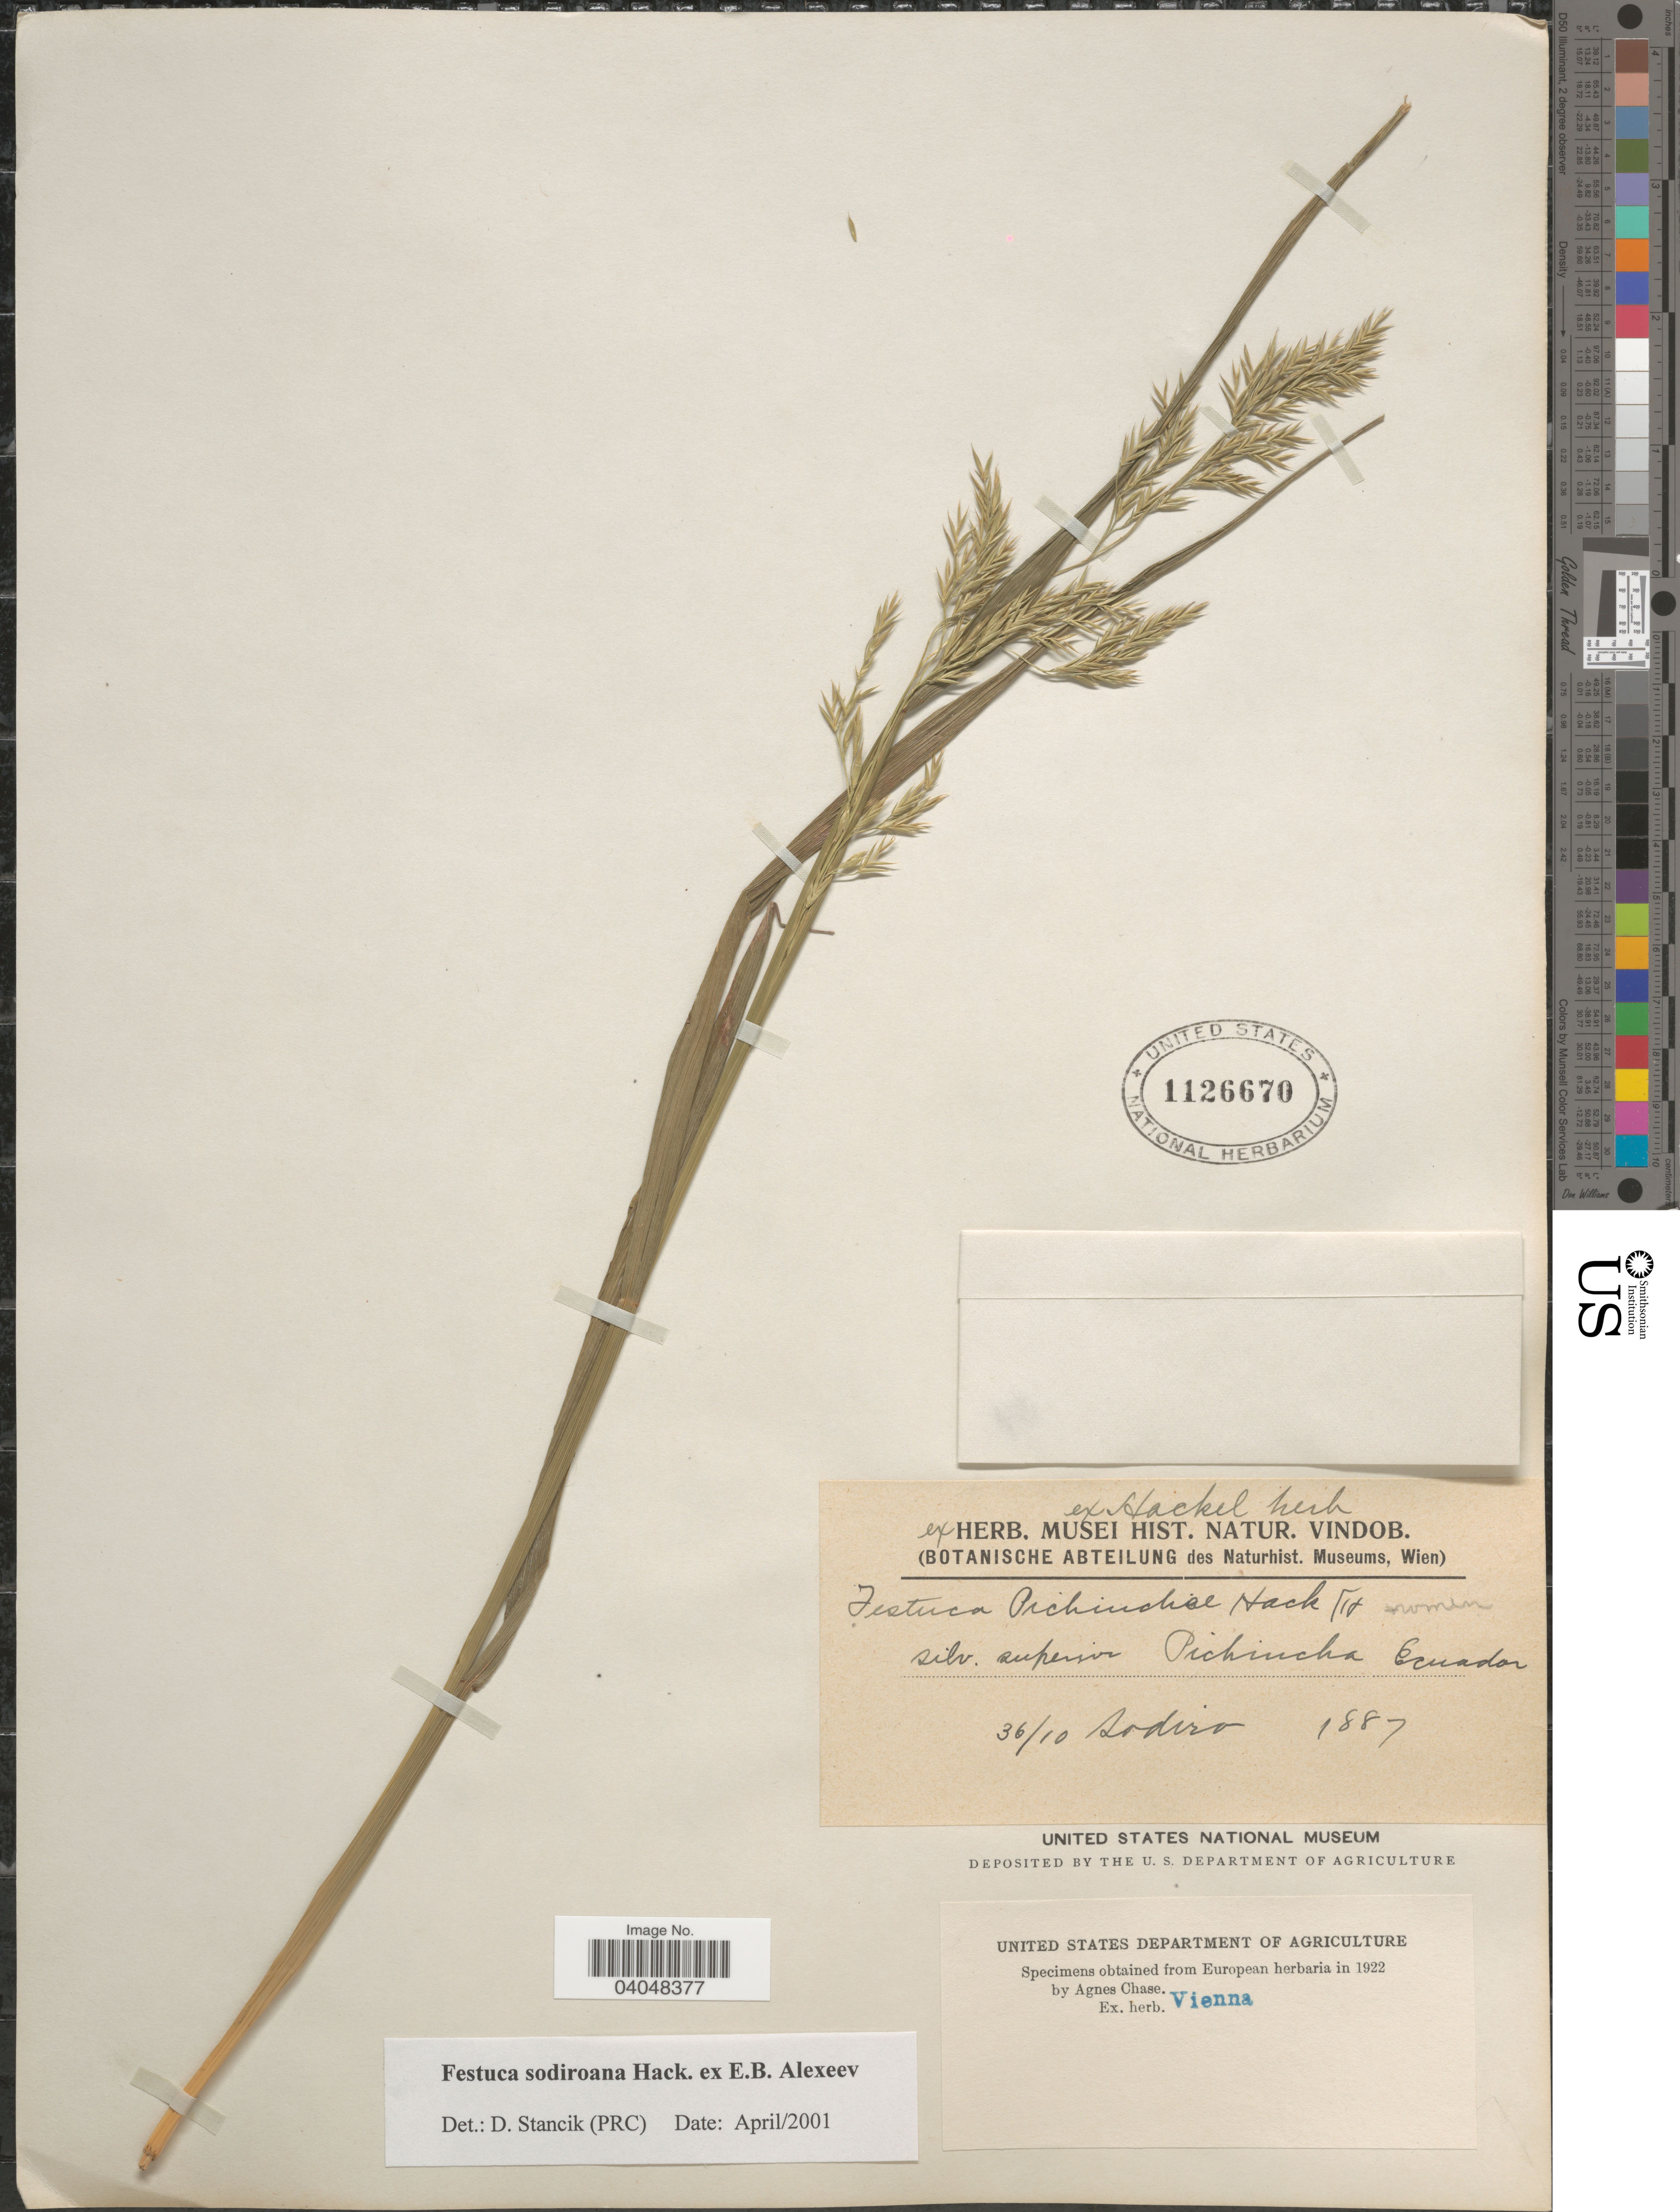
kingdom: Plantae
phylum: Tracheophyta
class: Liliopsida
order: Poales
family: Poaceae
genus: Festuca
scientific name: Festuca sodiroana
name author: Hack. ex E.B. Alexeev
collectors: Sodiro, --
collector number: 36/10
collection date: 1887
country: Ecuador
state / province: Pichincha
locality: Silv. superior Pichincha.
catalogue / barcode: US 1126670